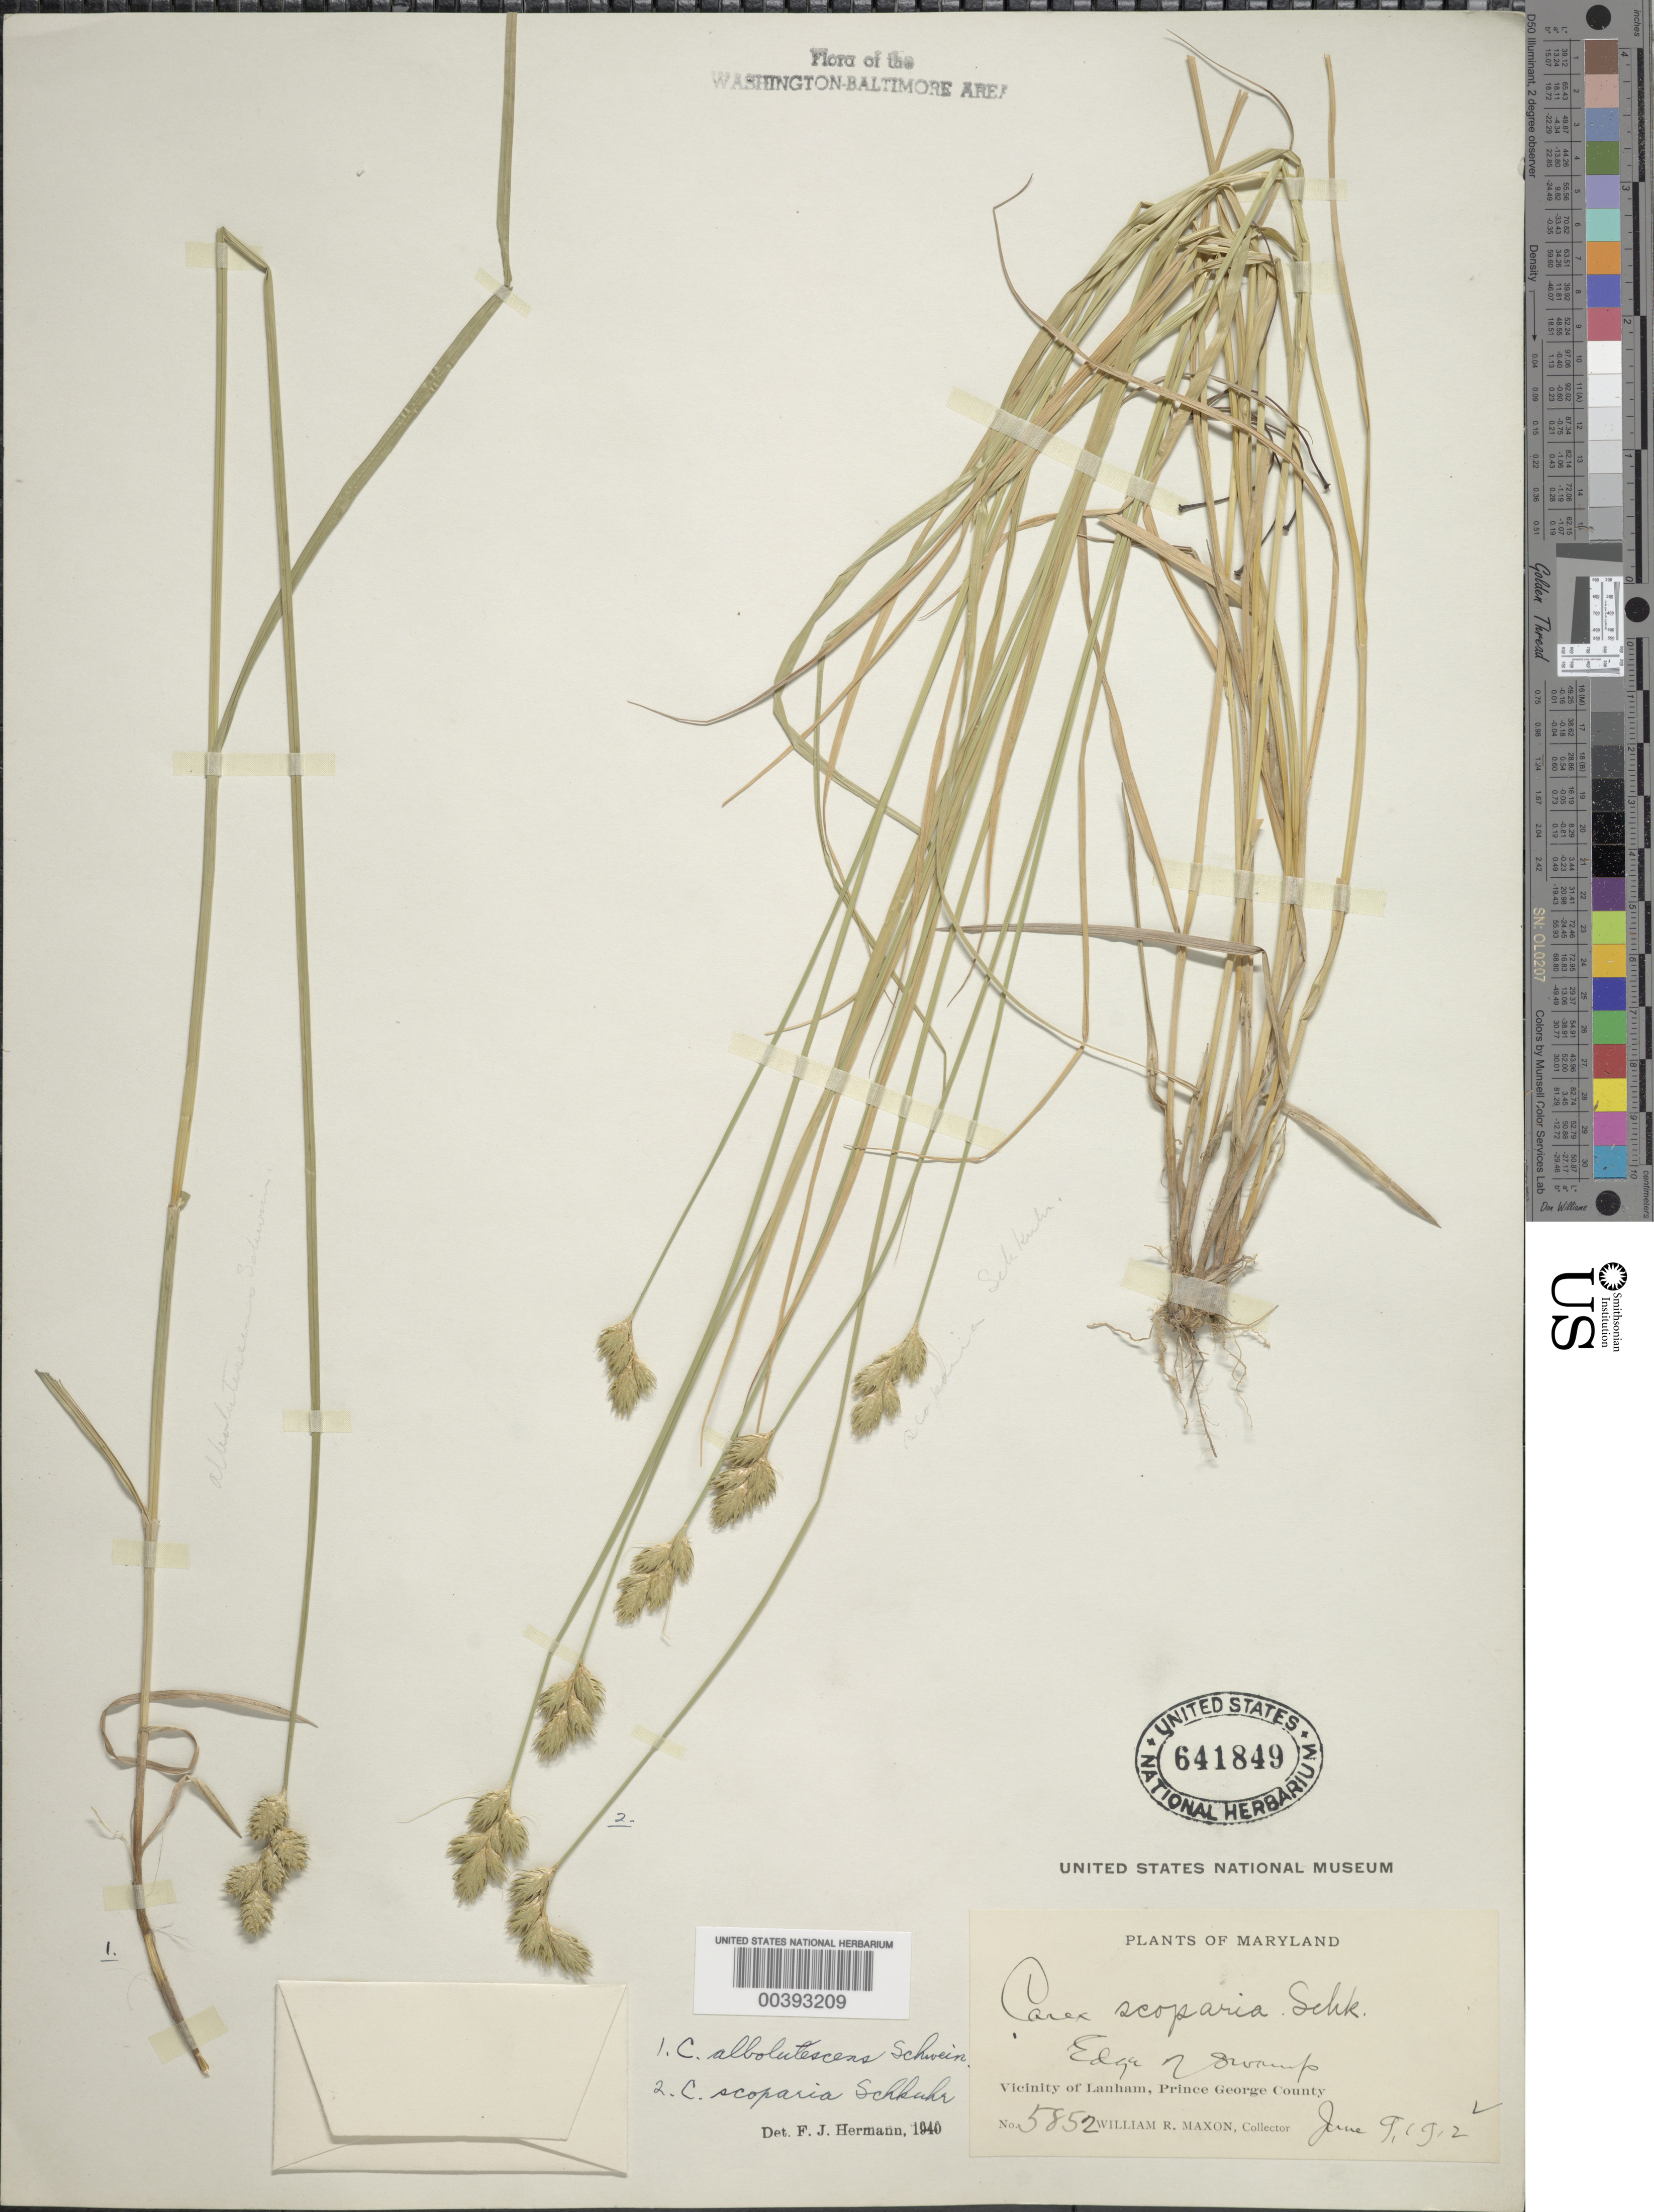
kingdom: Plantae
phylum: Tracheophyta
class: Liliopsida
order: Poales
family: Cyperaceae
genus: Carex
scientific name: Carex scoparia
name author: Schkuhr ex Willd.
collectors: W. R. Maxon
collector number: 5852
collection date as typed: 09 Jun 1912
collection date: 1912-06-09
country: United States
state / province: Maryland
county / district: Prince George's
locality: Lanham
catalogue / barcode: US 641849